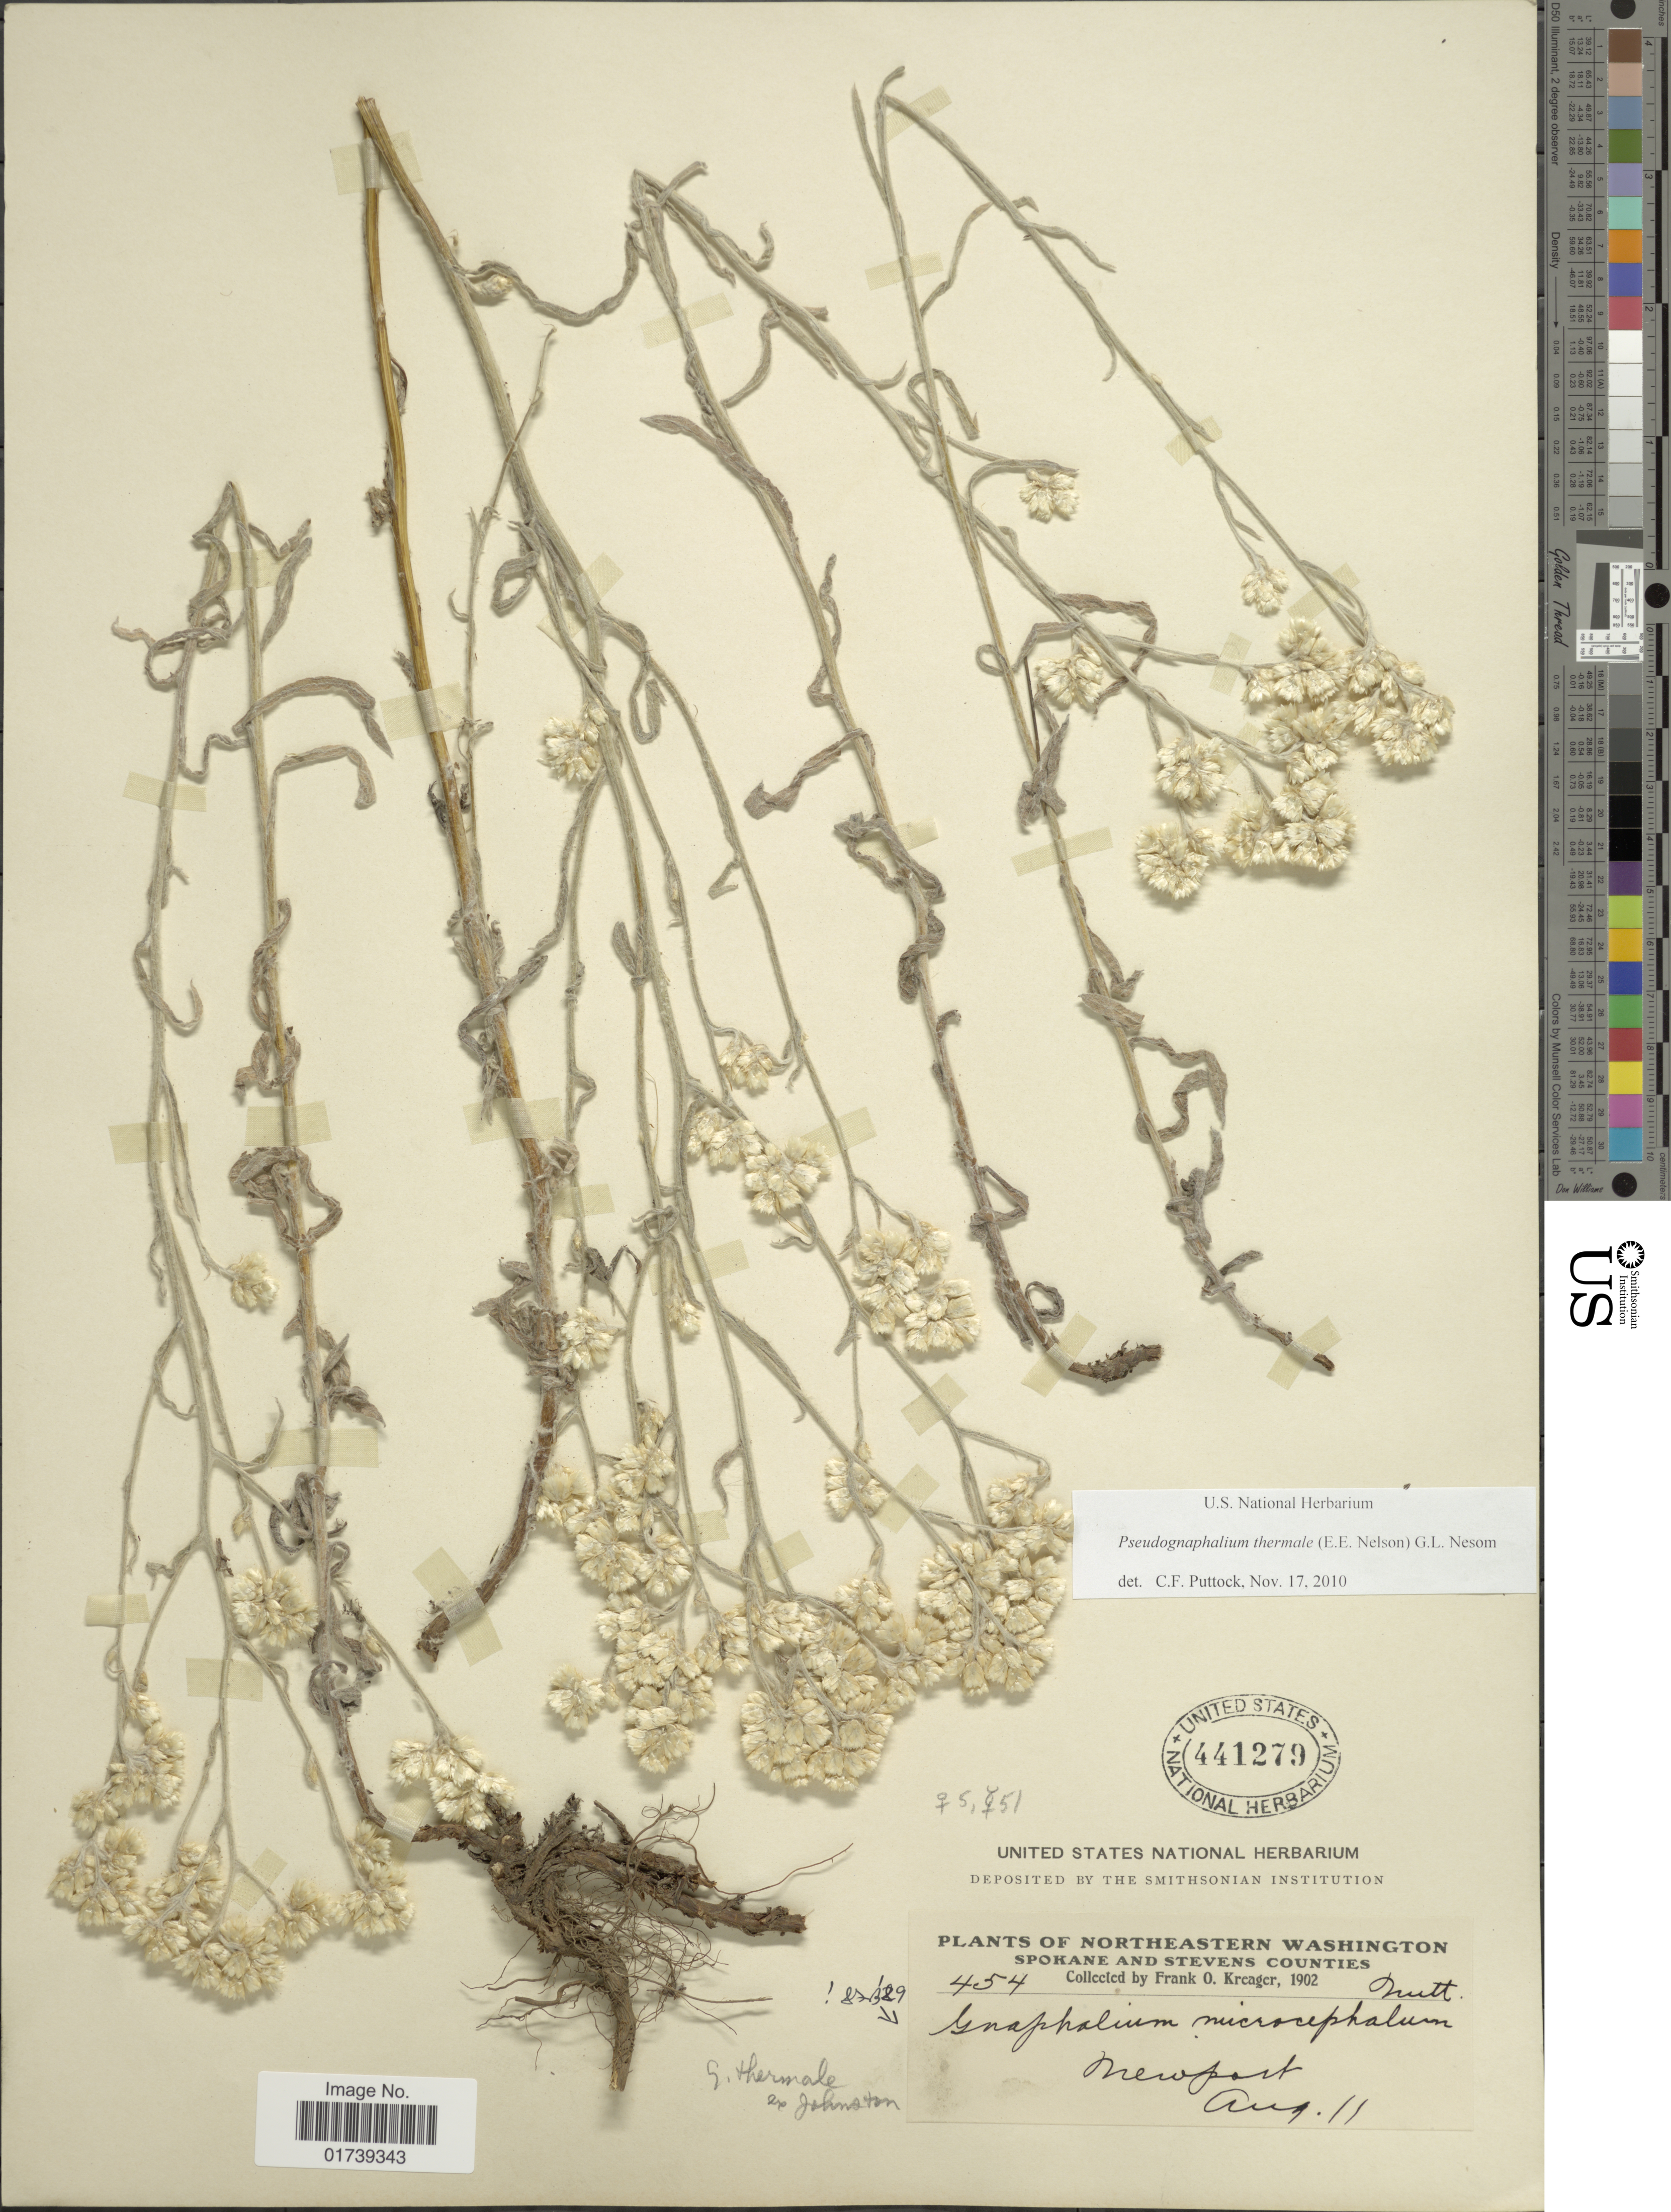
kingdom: Plantae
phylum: Tracheophyta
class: Magnoliopsida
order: Asterales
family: Asteraceae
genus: Pseudognaphalium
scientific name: Pseudognaphalium thermale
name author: (E.E. Nelson) G.L. Nesom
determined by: Puttock, Christopher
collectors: F. Kreager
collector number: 454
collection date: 1902-08-11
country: United States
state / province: Washington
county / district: Spokane / Stevens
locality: Northeastern Washington, Spokane and Stevens counties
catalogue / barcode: US 441279